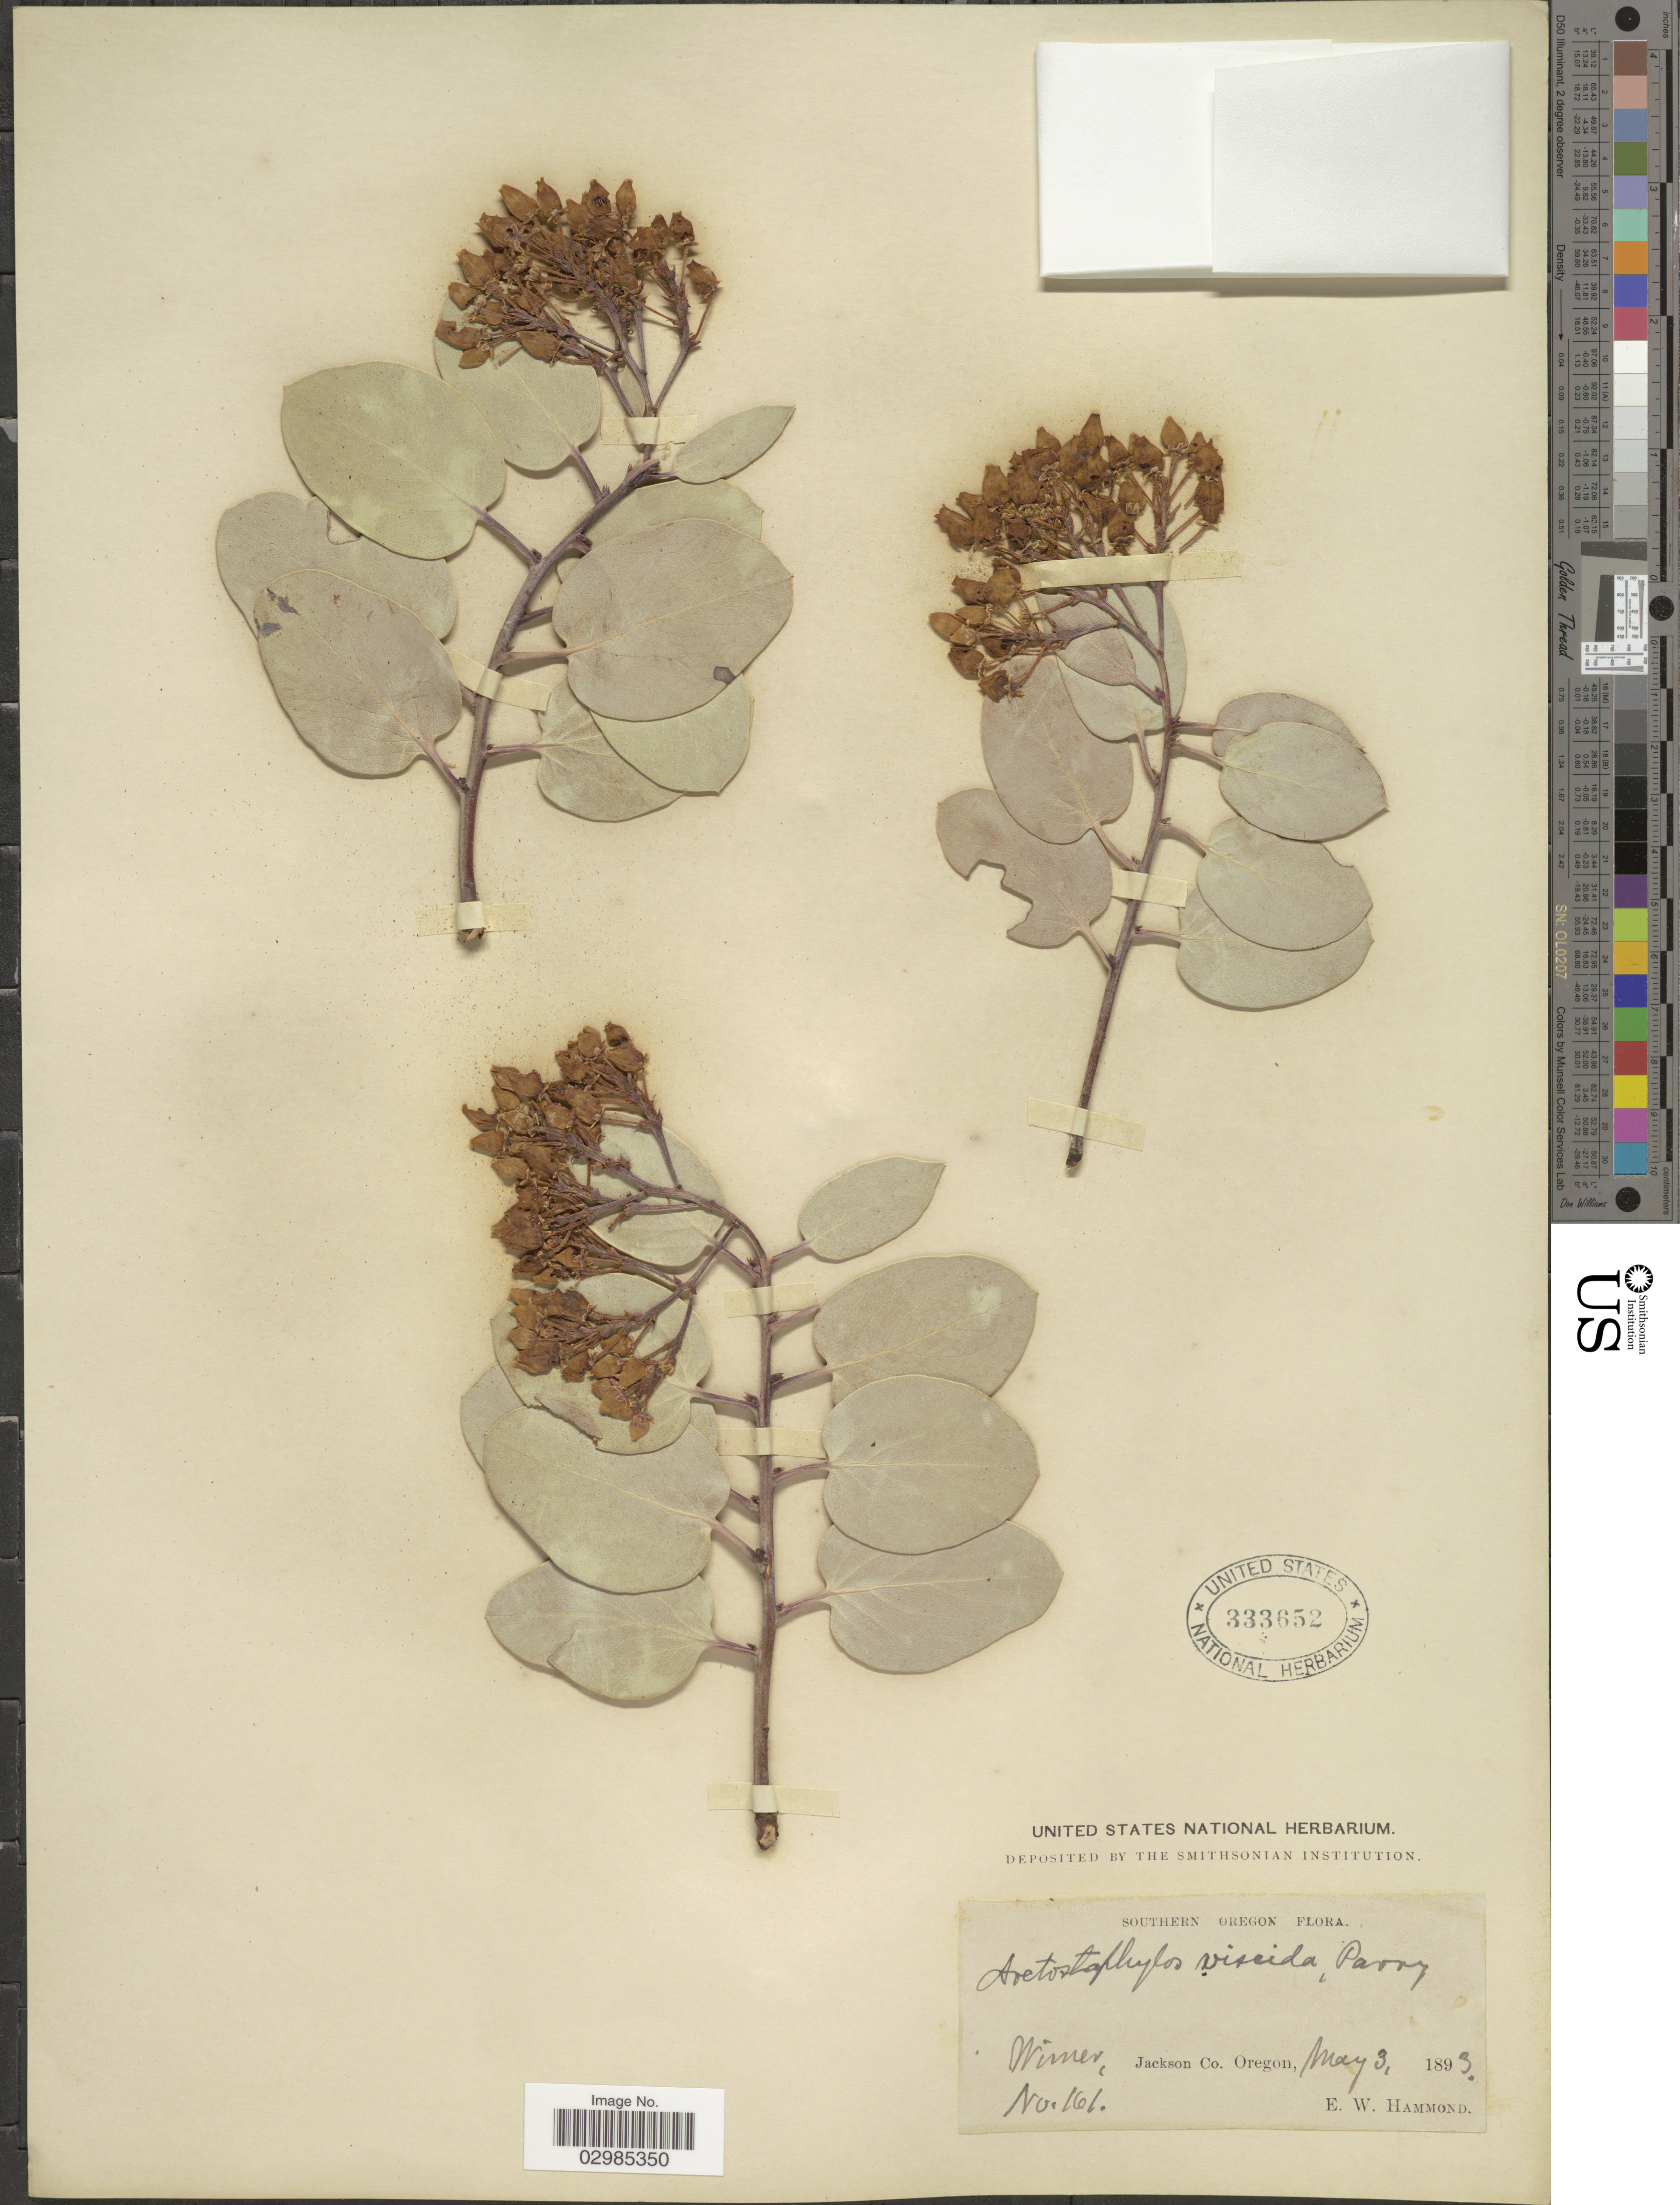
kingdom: Plantae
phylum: Tracheophyta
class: Magnoliopsida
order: Ericales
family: Ericaceae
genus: Arctostaphylos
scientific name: Arctostaphylos viscida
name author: Parry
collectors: E. Hammond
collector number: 161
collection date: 1893-05-03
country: United States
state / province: Oregon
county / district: Jackson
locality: Southern Oregon. Wimer, Jackson Co.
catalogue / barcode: US 333652